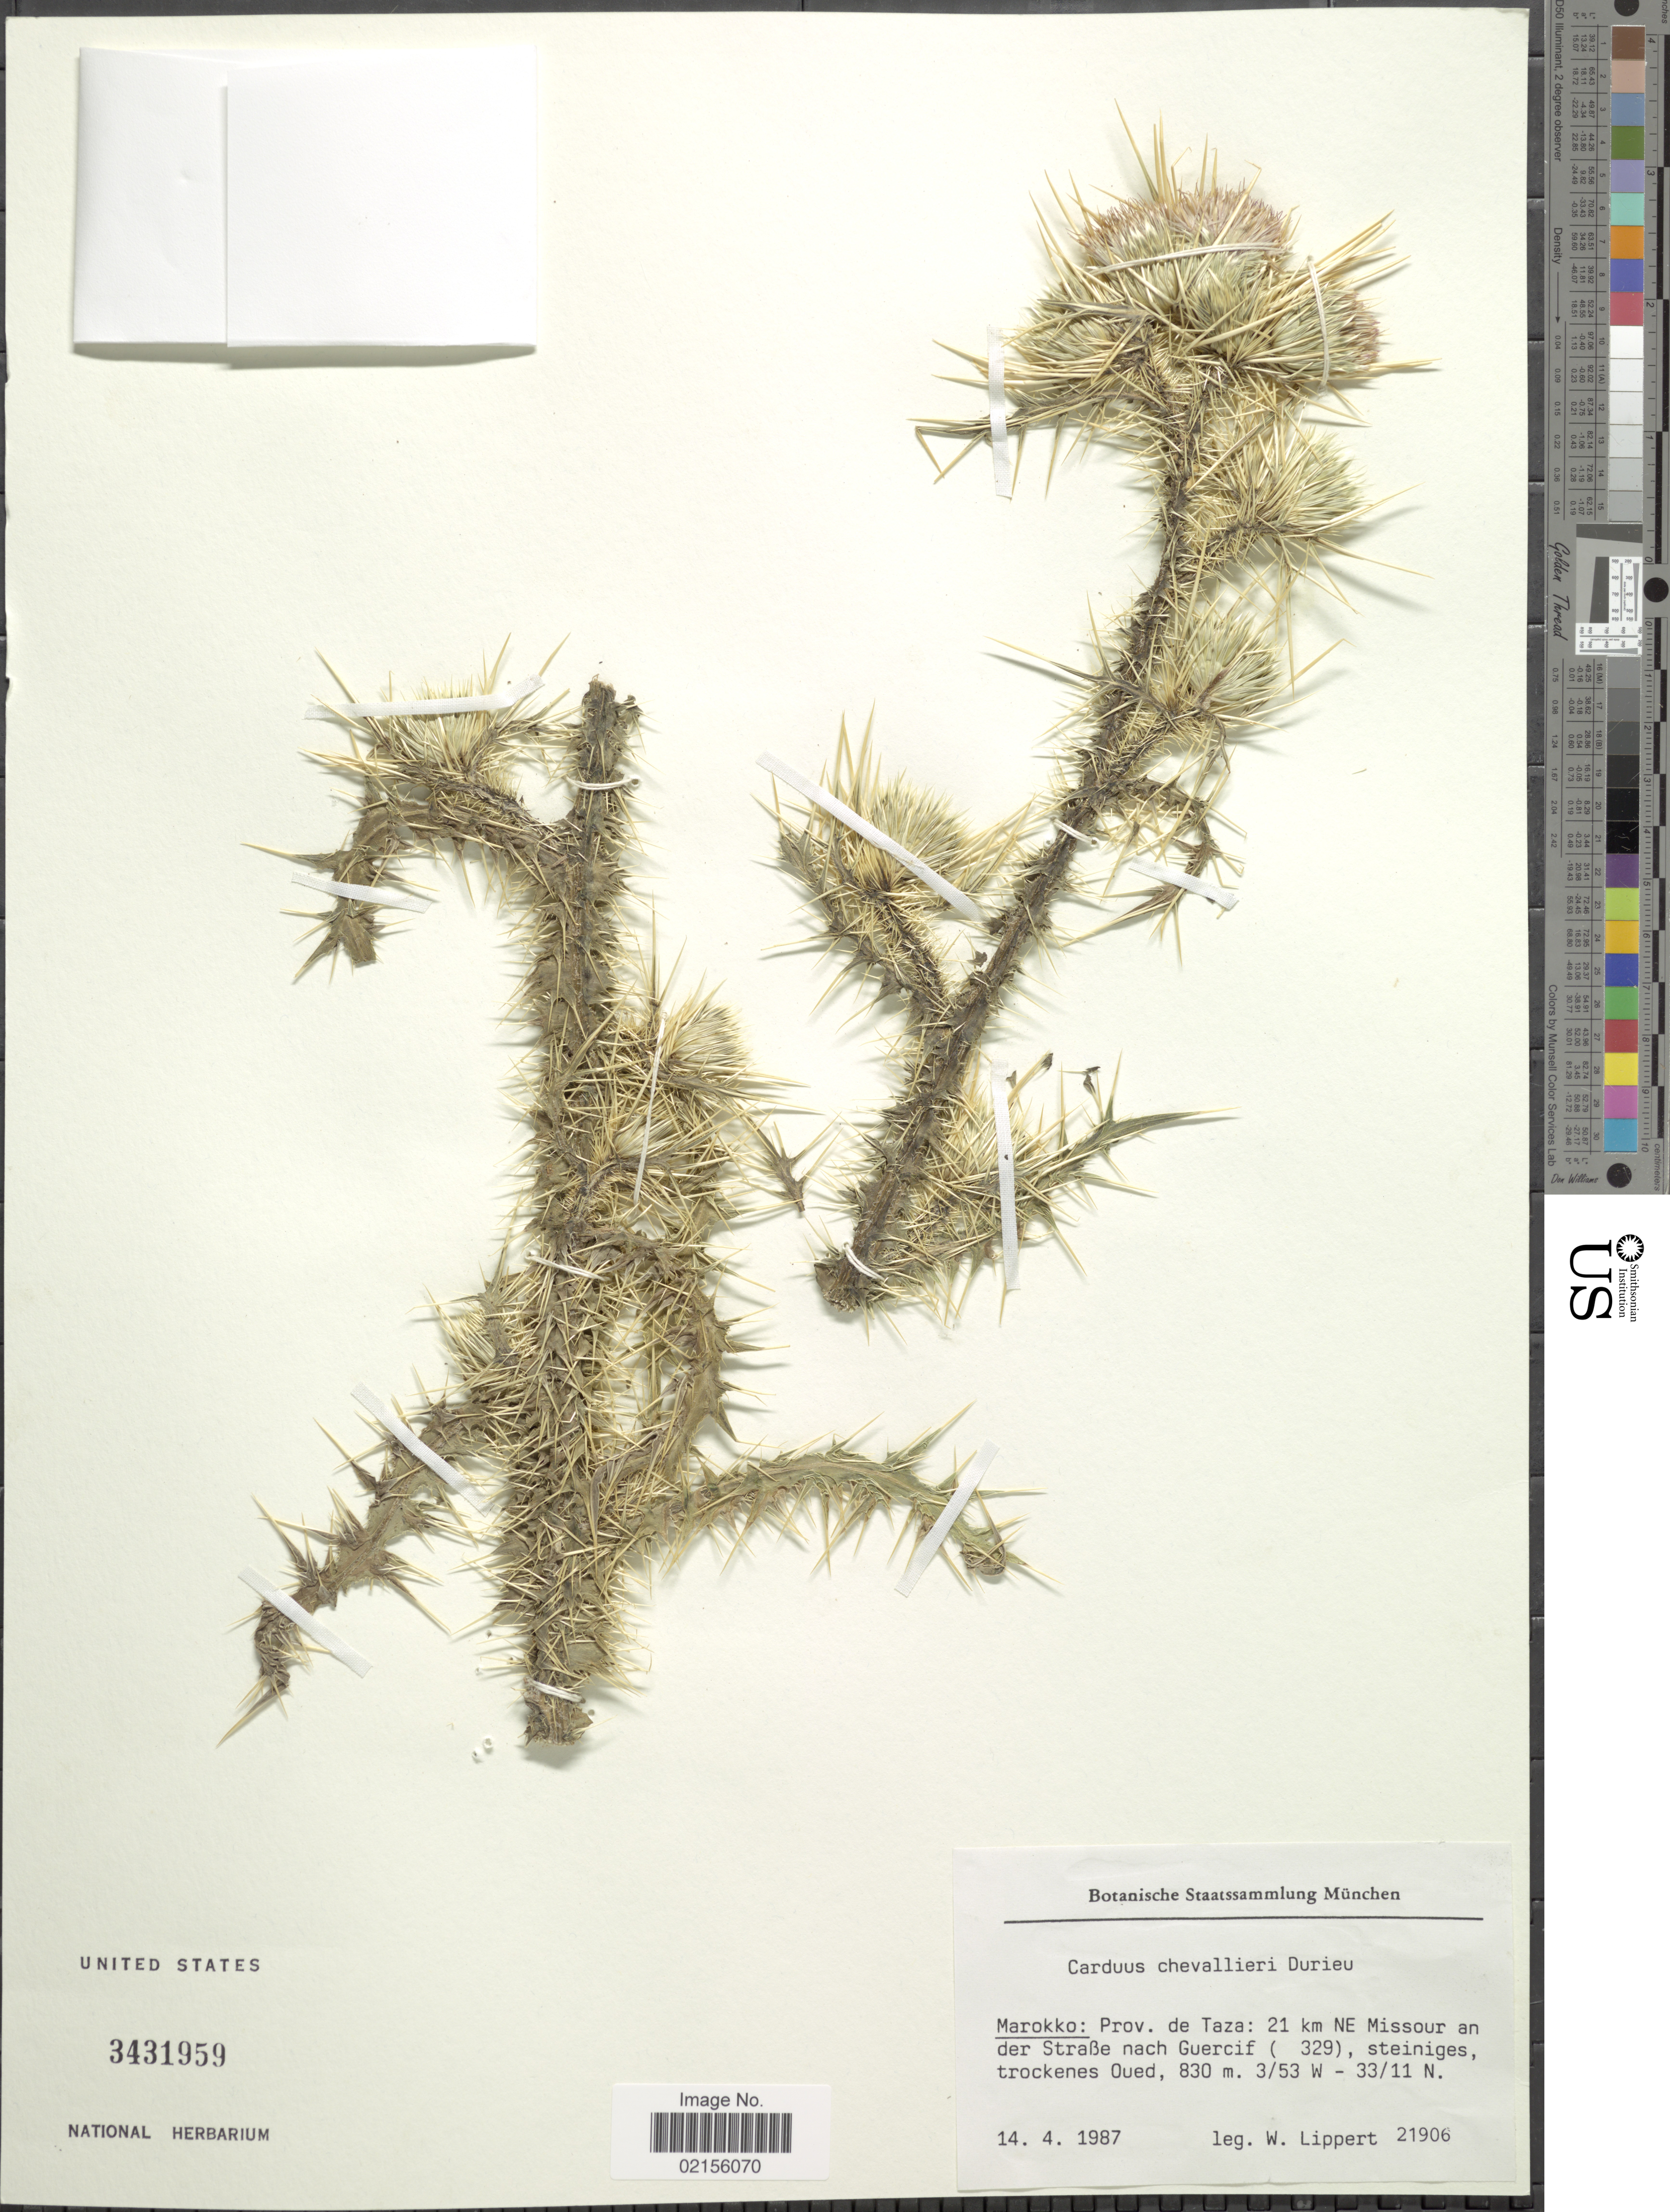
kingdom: Plantae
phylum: Tracheophyta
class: Magnoliopsida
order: Asterales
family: Asteraceae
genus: Carduus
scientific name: Carduus chevallieri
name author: Barratte ex Chevall.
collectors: W. Lippert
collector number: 21906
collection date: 1987-04-14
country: Morocco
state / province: Taza-Al Hoceima-Taounate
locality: Prov. de Taza: 21 km NE Missour an der Straße nach Guercif ( 329), steiniges, trockenes Oued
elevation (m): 830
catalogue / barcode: US 3431959